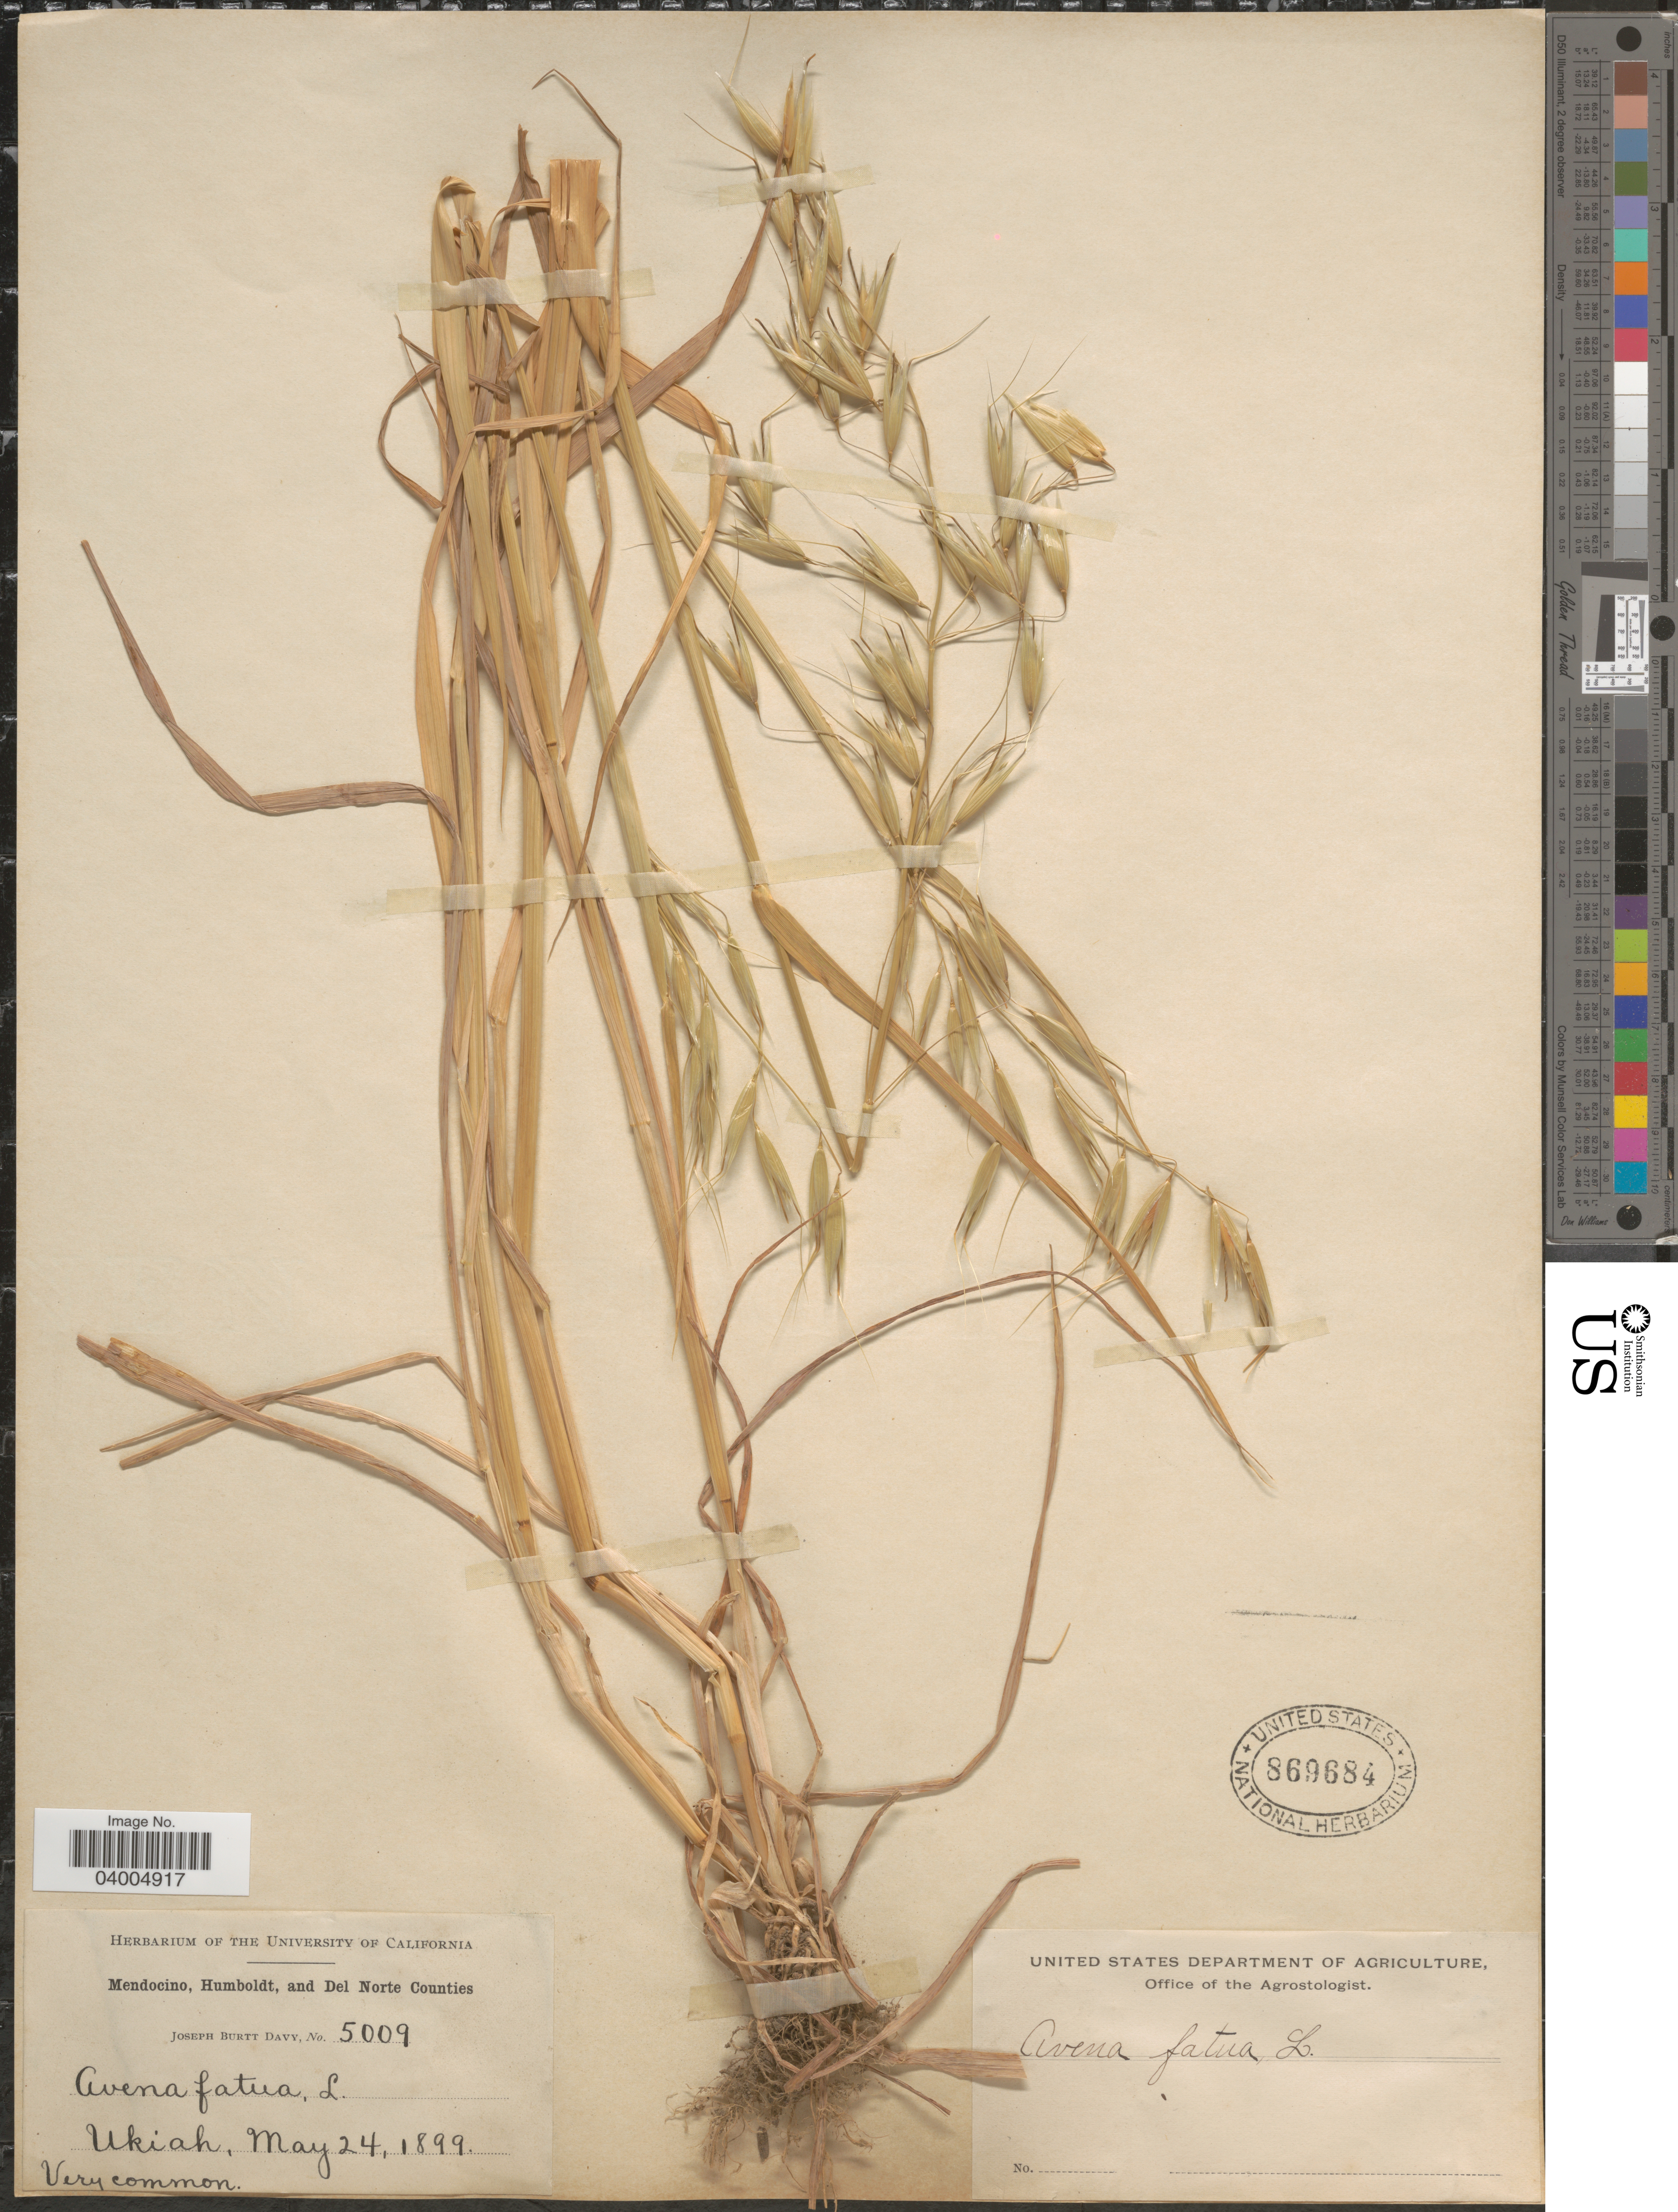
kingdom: Plantae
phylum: Tracheophyta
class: Liliopsida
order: Poales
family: Poaceae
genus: Avena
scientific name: Avena fatua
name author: L.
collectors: J. Burtt Davy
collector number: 5009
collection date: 1899-05-24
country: United States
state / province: California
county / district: Mendocino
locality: Mendocino, Humboldt, and Del Norte Counties. Ukiah.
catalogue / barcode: US 869684